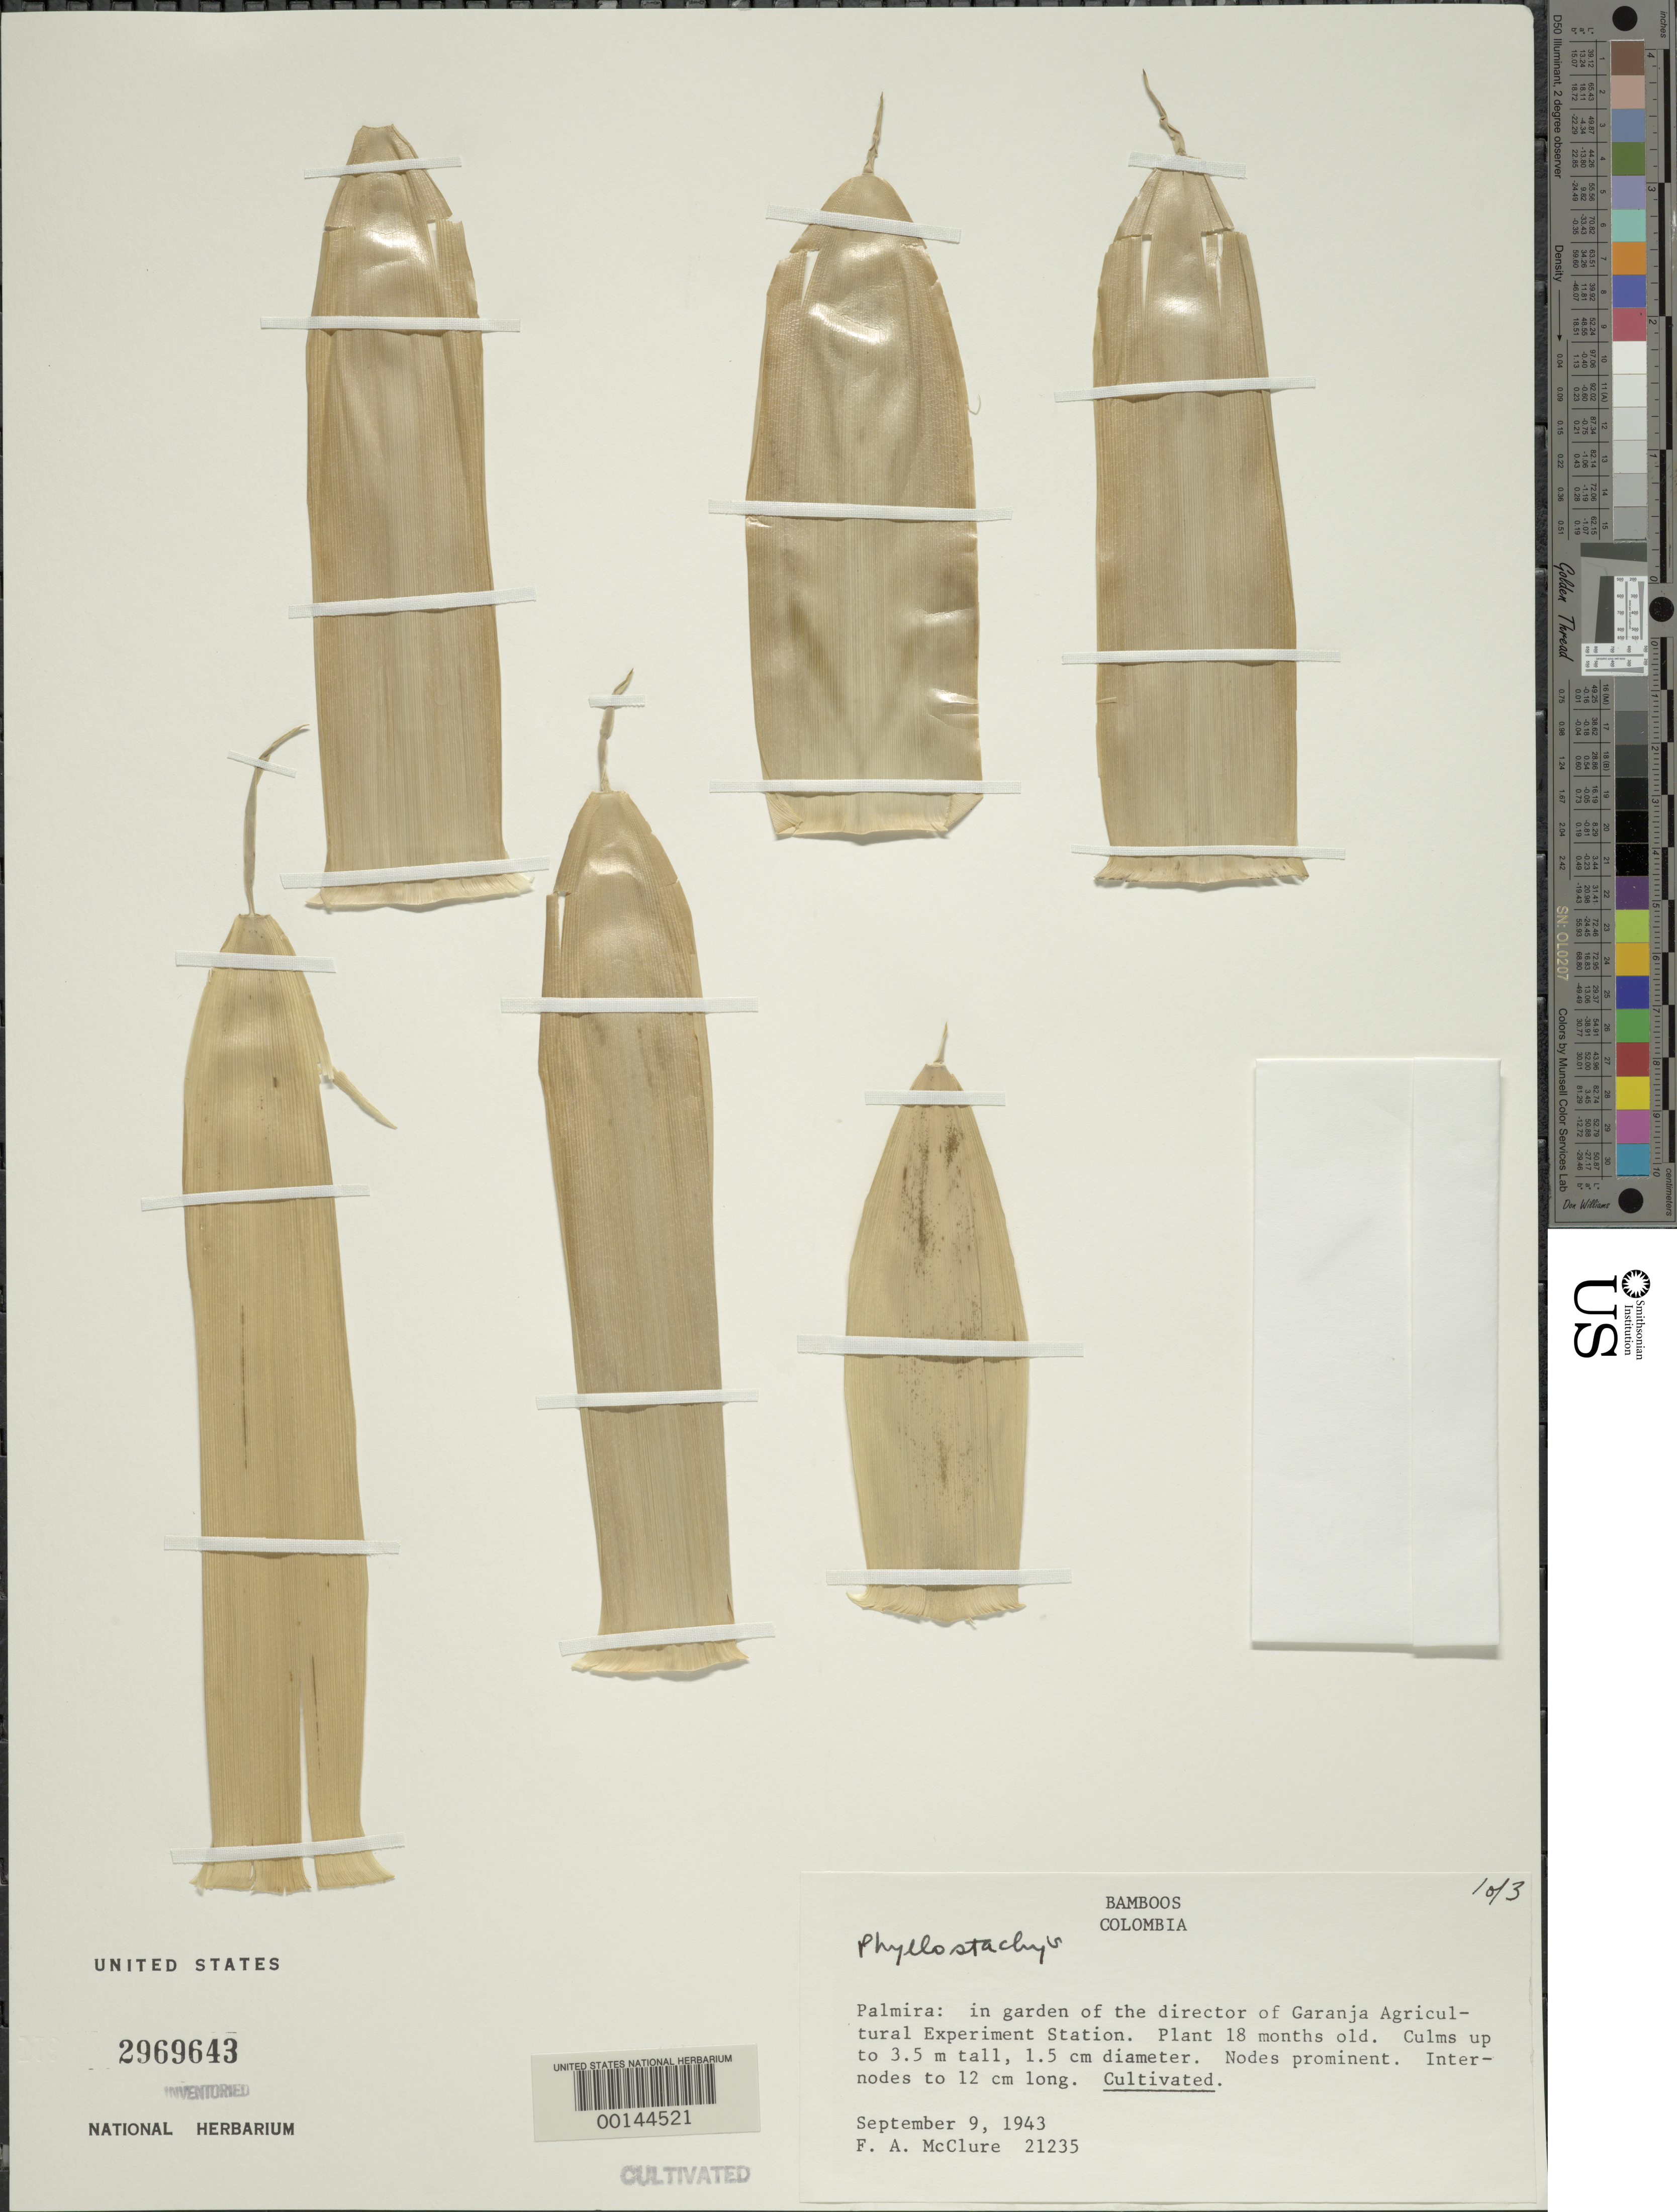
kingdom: Plantae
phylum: Tracheophyta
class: Liliopsida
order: Poales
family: Poaceae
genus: Phyllostachys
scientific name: Phyllostachys sp.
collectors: F. A. McClure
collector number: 21235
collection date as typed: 09 Sep 1943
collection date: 1943-09-09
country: Colombia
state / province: Cauca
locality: Garanja Agric.Exper. Station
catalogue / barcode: US 2969643